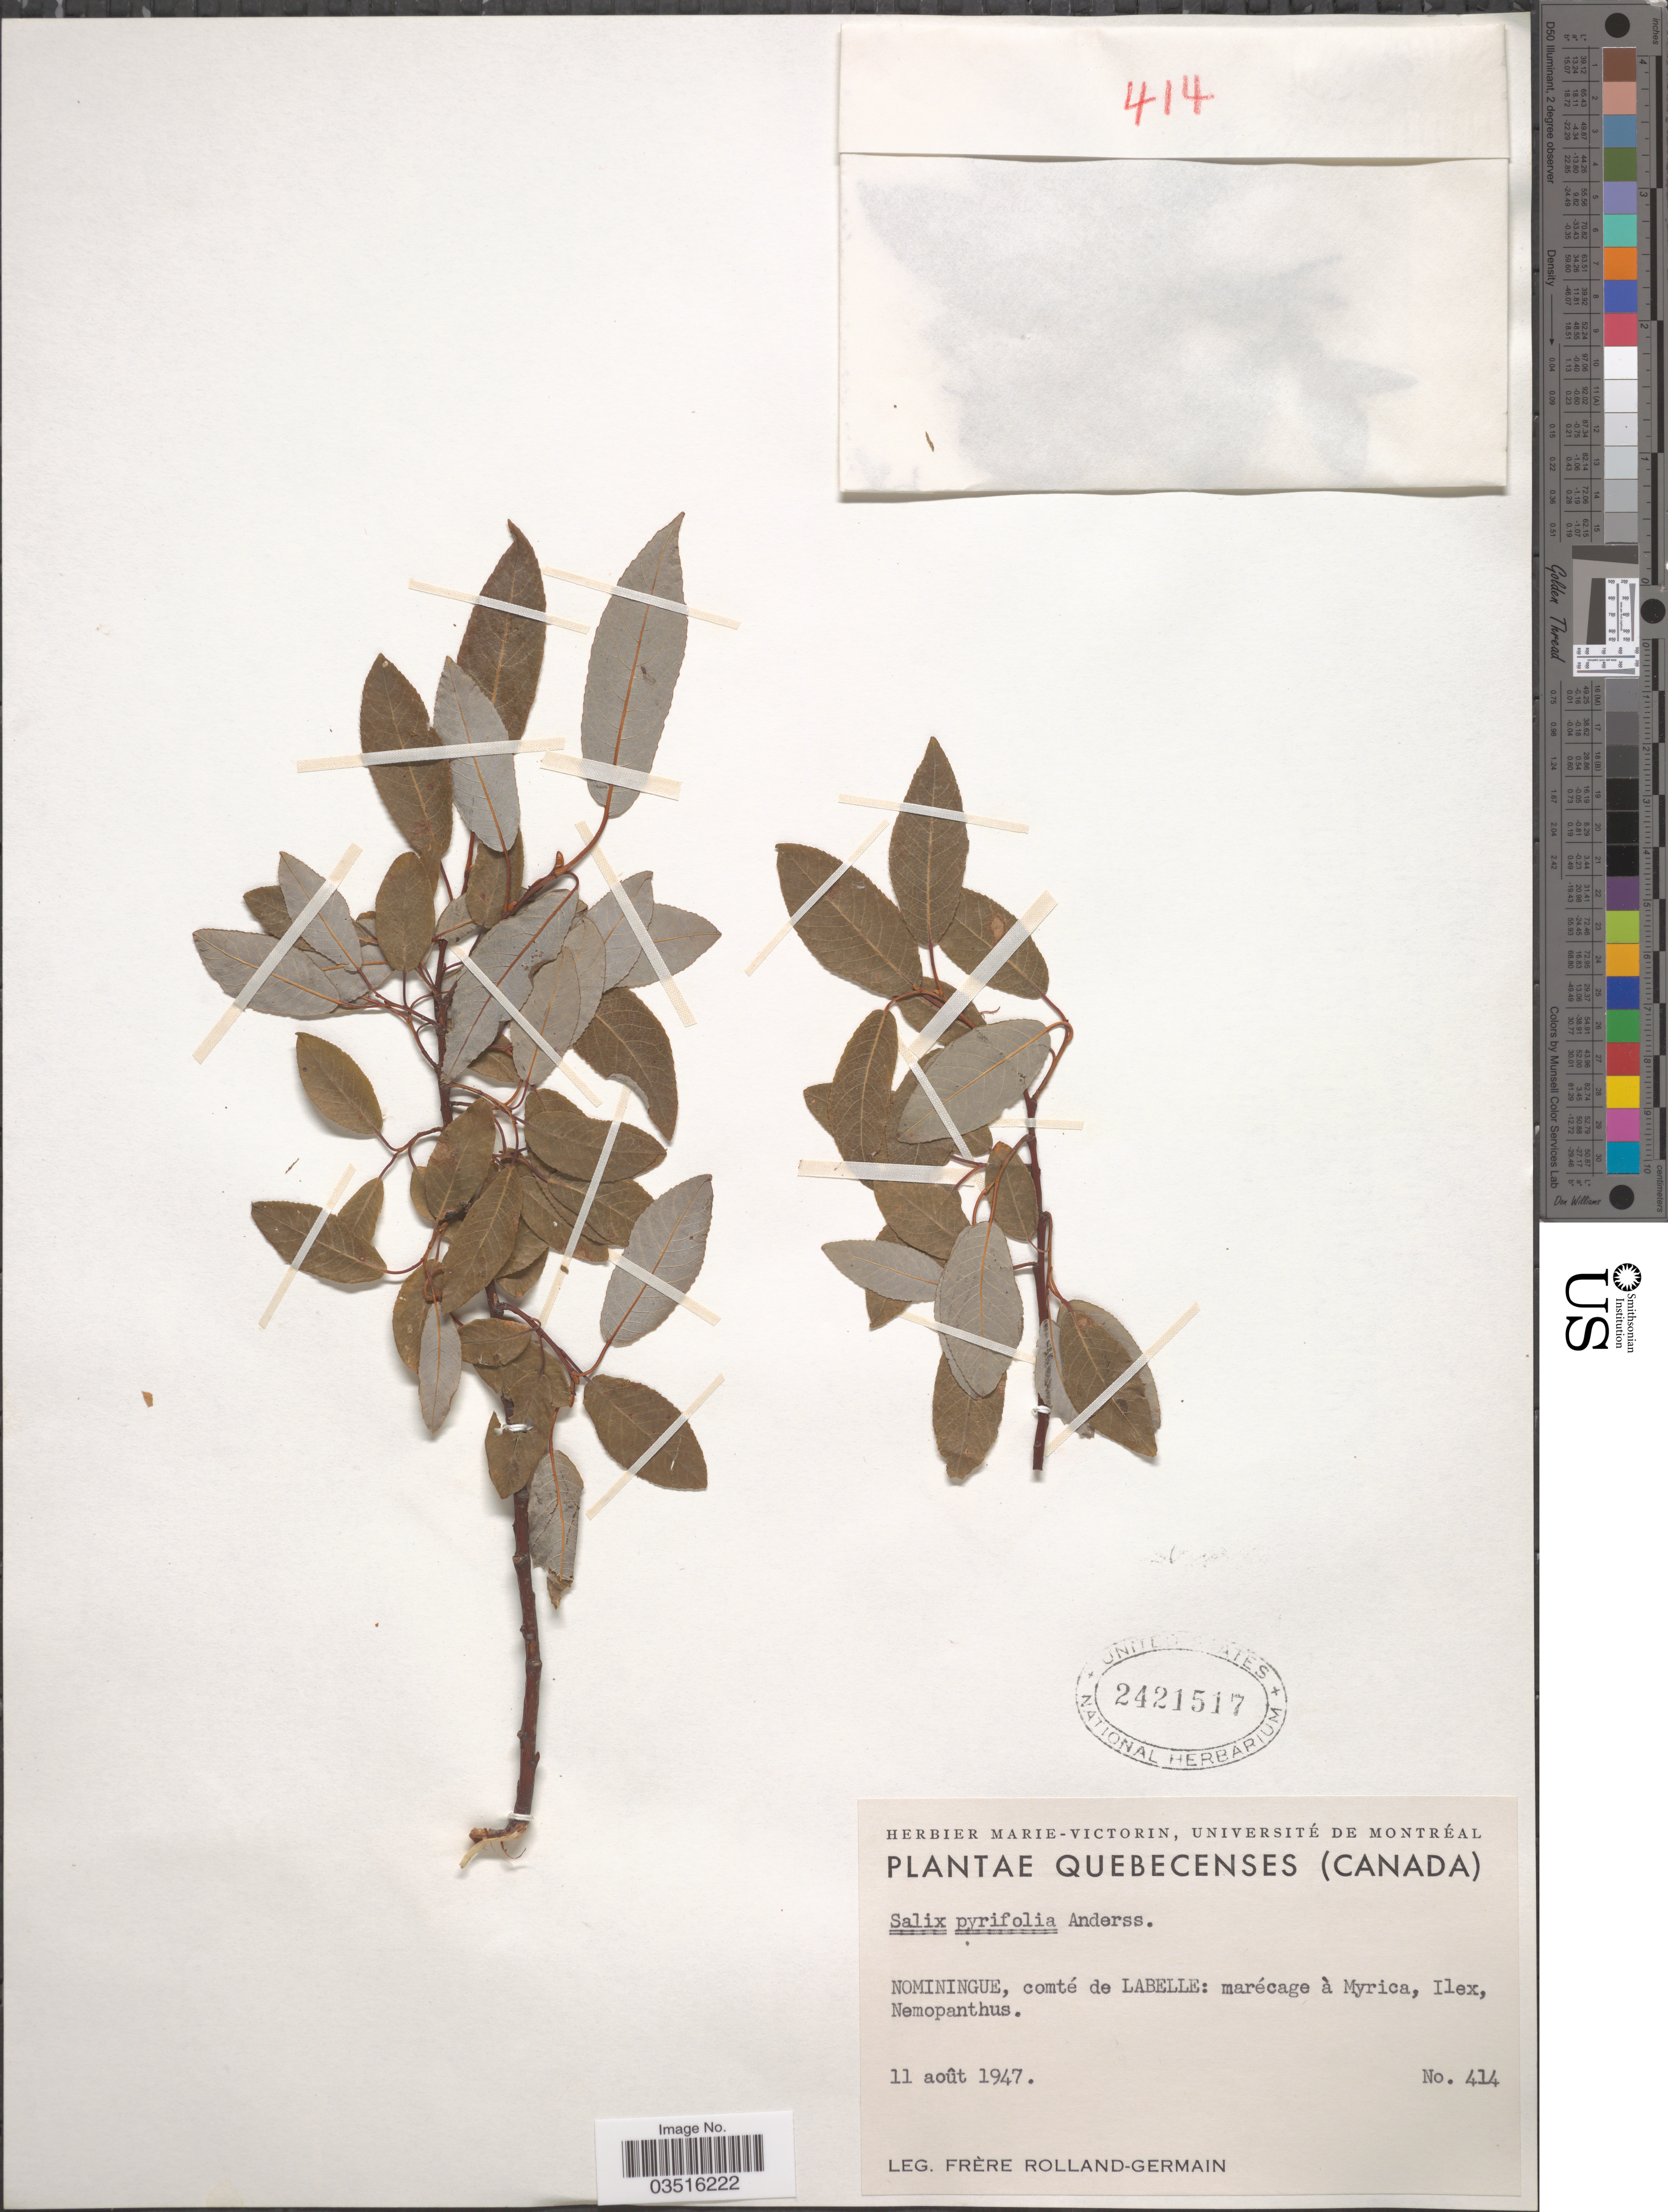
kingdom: Plantae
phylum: Tracheophyta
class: Magnoliopsida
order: Malpighiales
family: Salicaceae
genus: Salix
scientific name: Salix pyrifolia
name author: Ledeb.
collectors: Rolland-Germain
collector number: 414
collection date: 1947-08-11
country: Canada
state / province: Quebec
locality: Nominingue, comté de Labelle.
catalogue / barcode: US 2421517